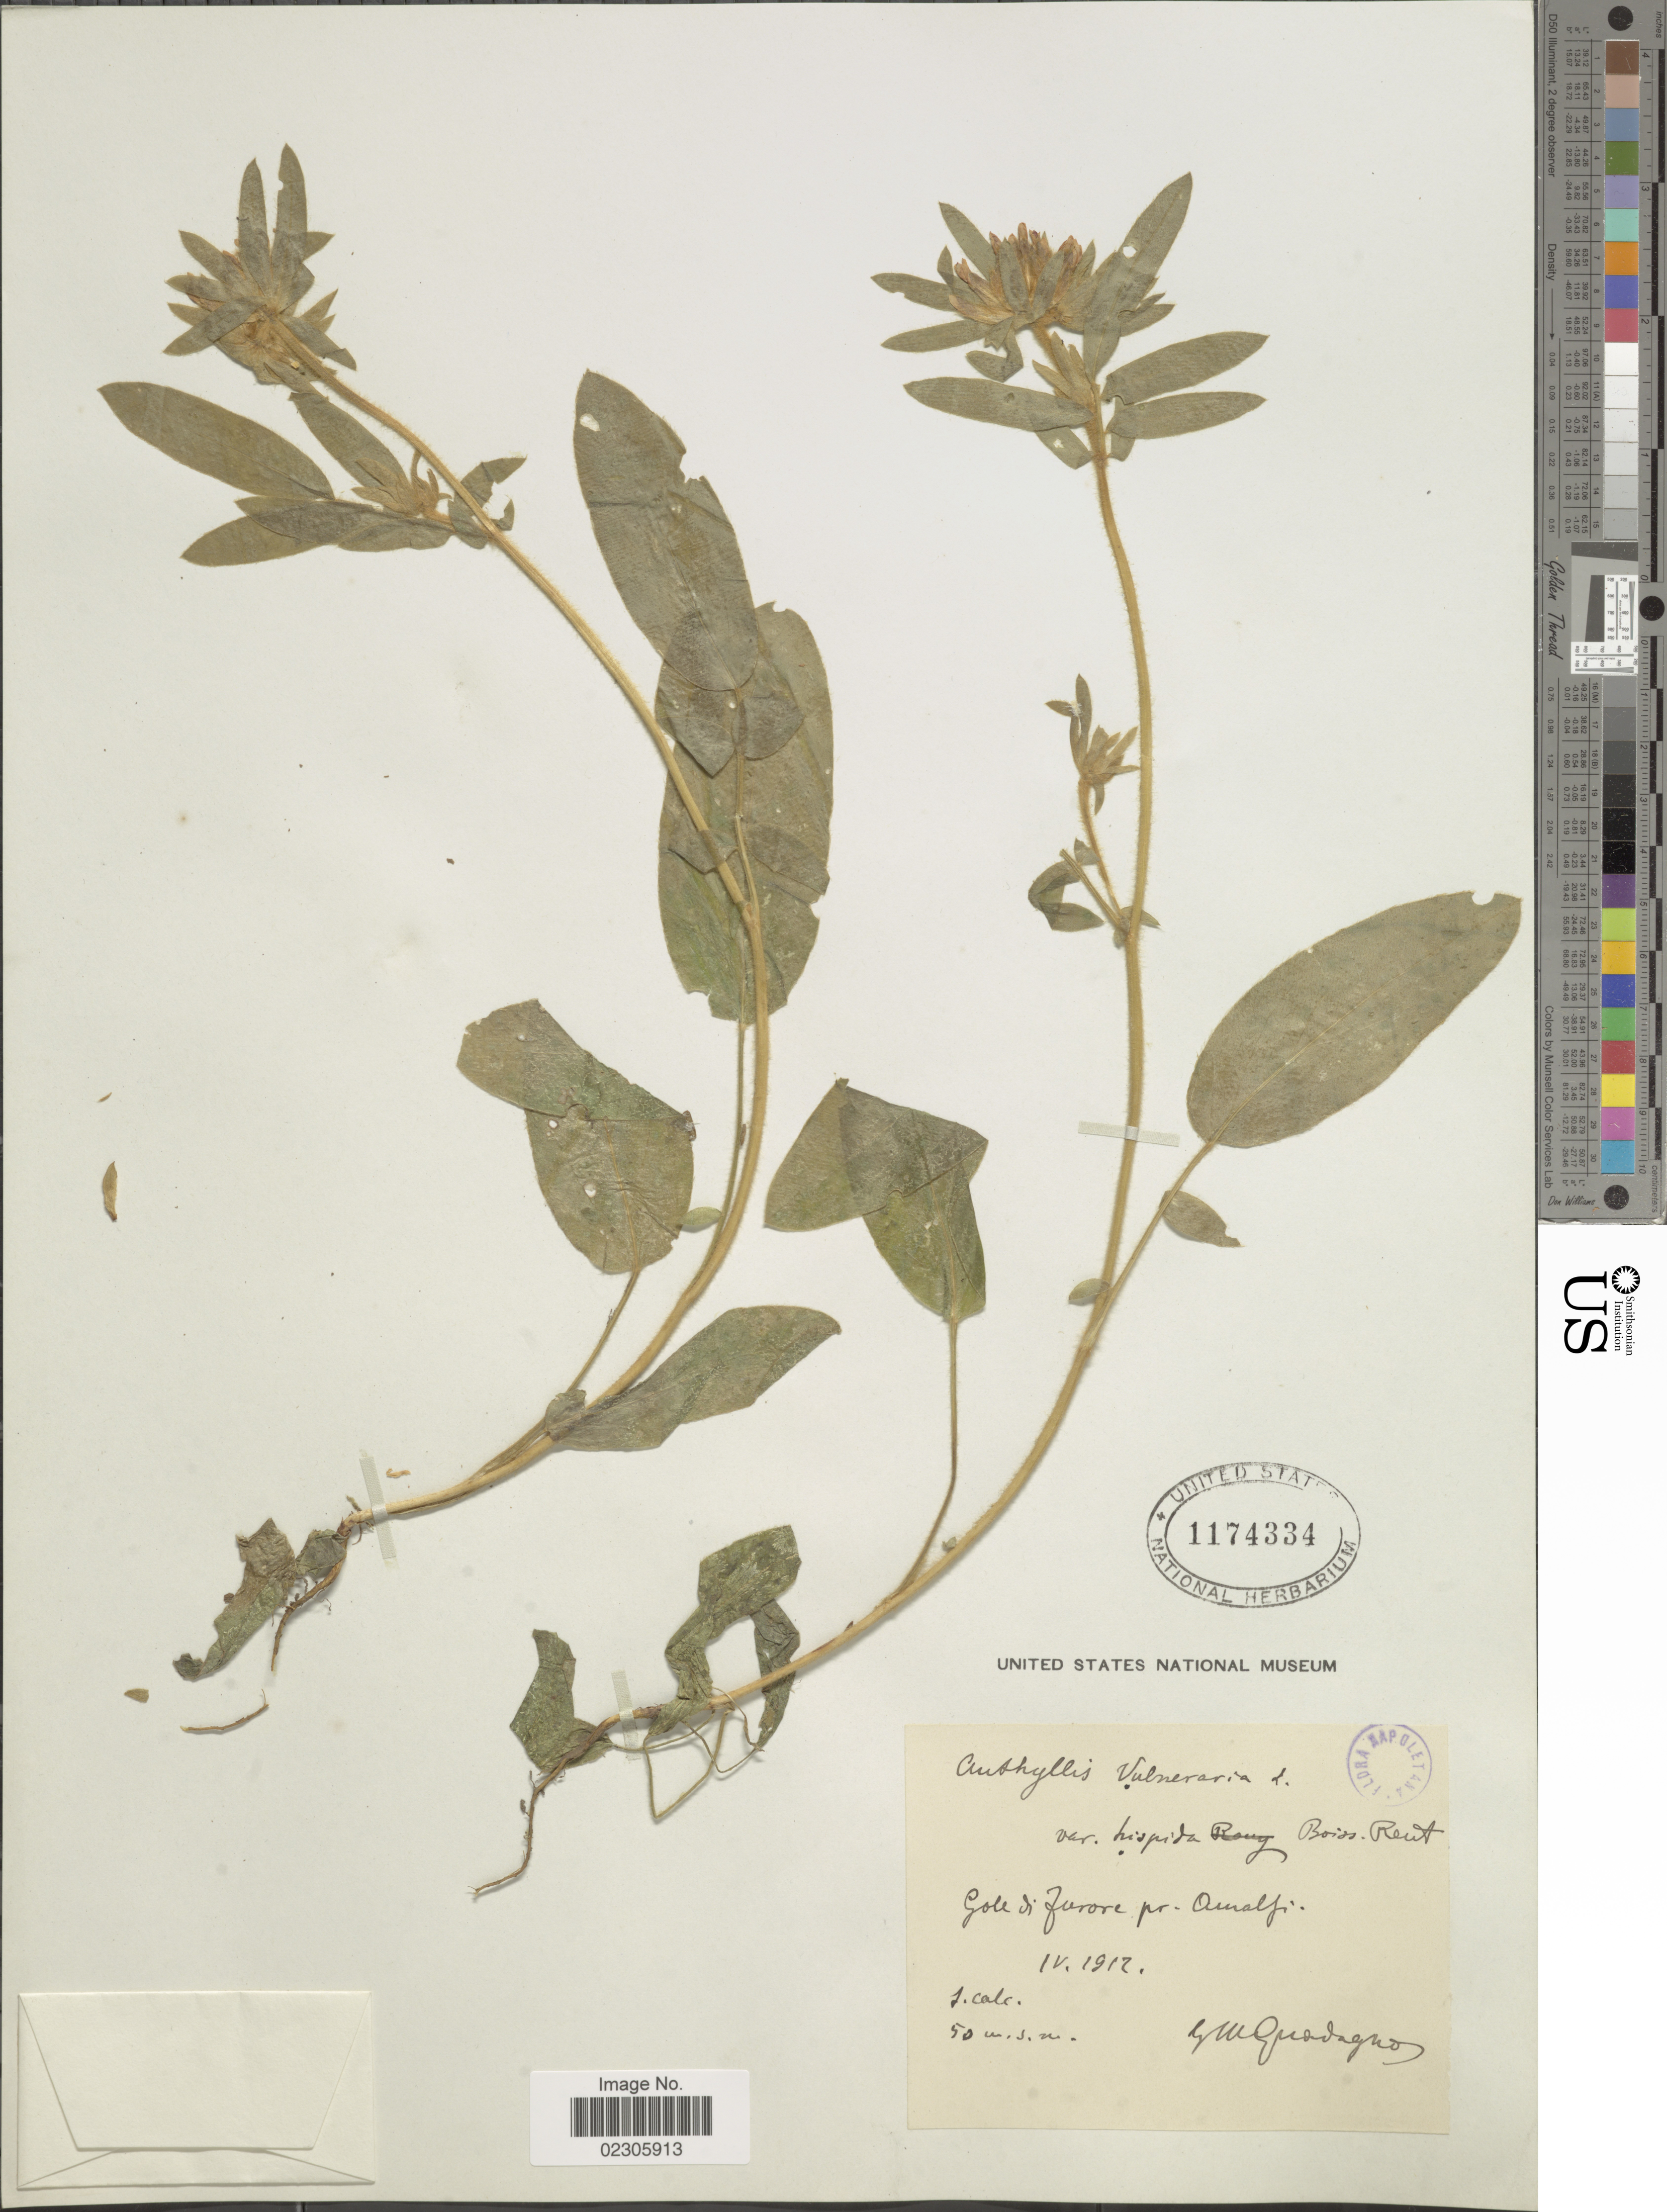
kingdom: Plantae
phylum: Tracheophyta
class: Magnoliopsida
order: Fabales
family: Fabaceae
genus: Anthyllis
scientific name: Anthyllis vulneraria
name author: L.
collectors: G. Guadagno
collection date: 1912-04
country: Italy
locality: Pr. Amalfi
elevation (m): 50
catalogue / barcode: US 1174334